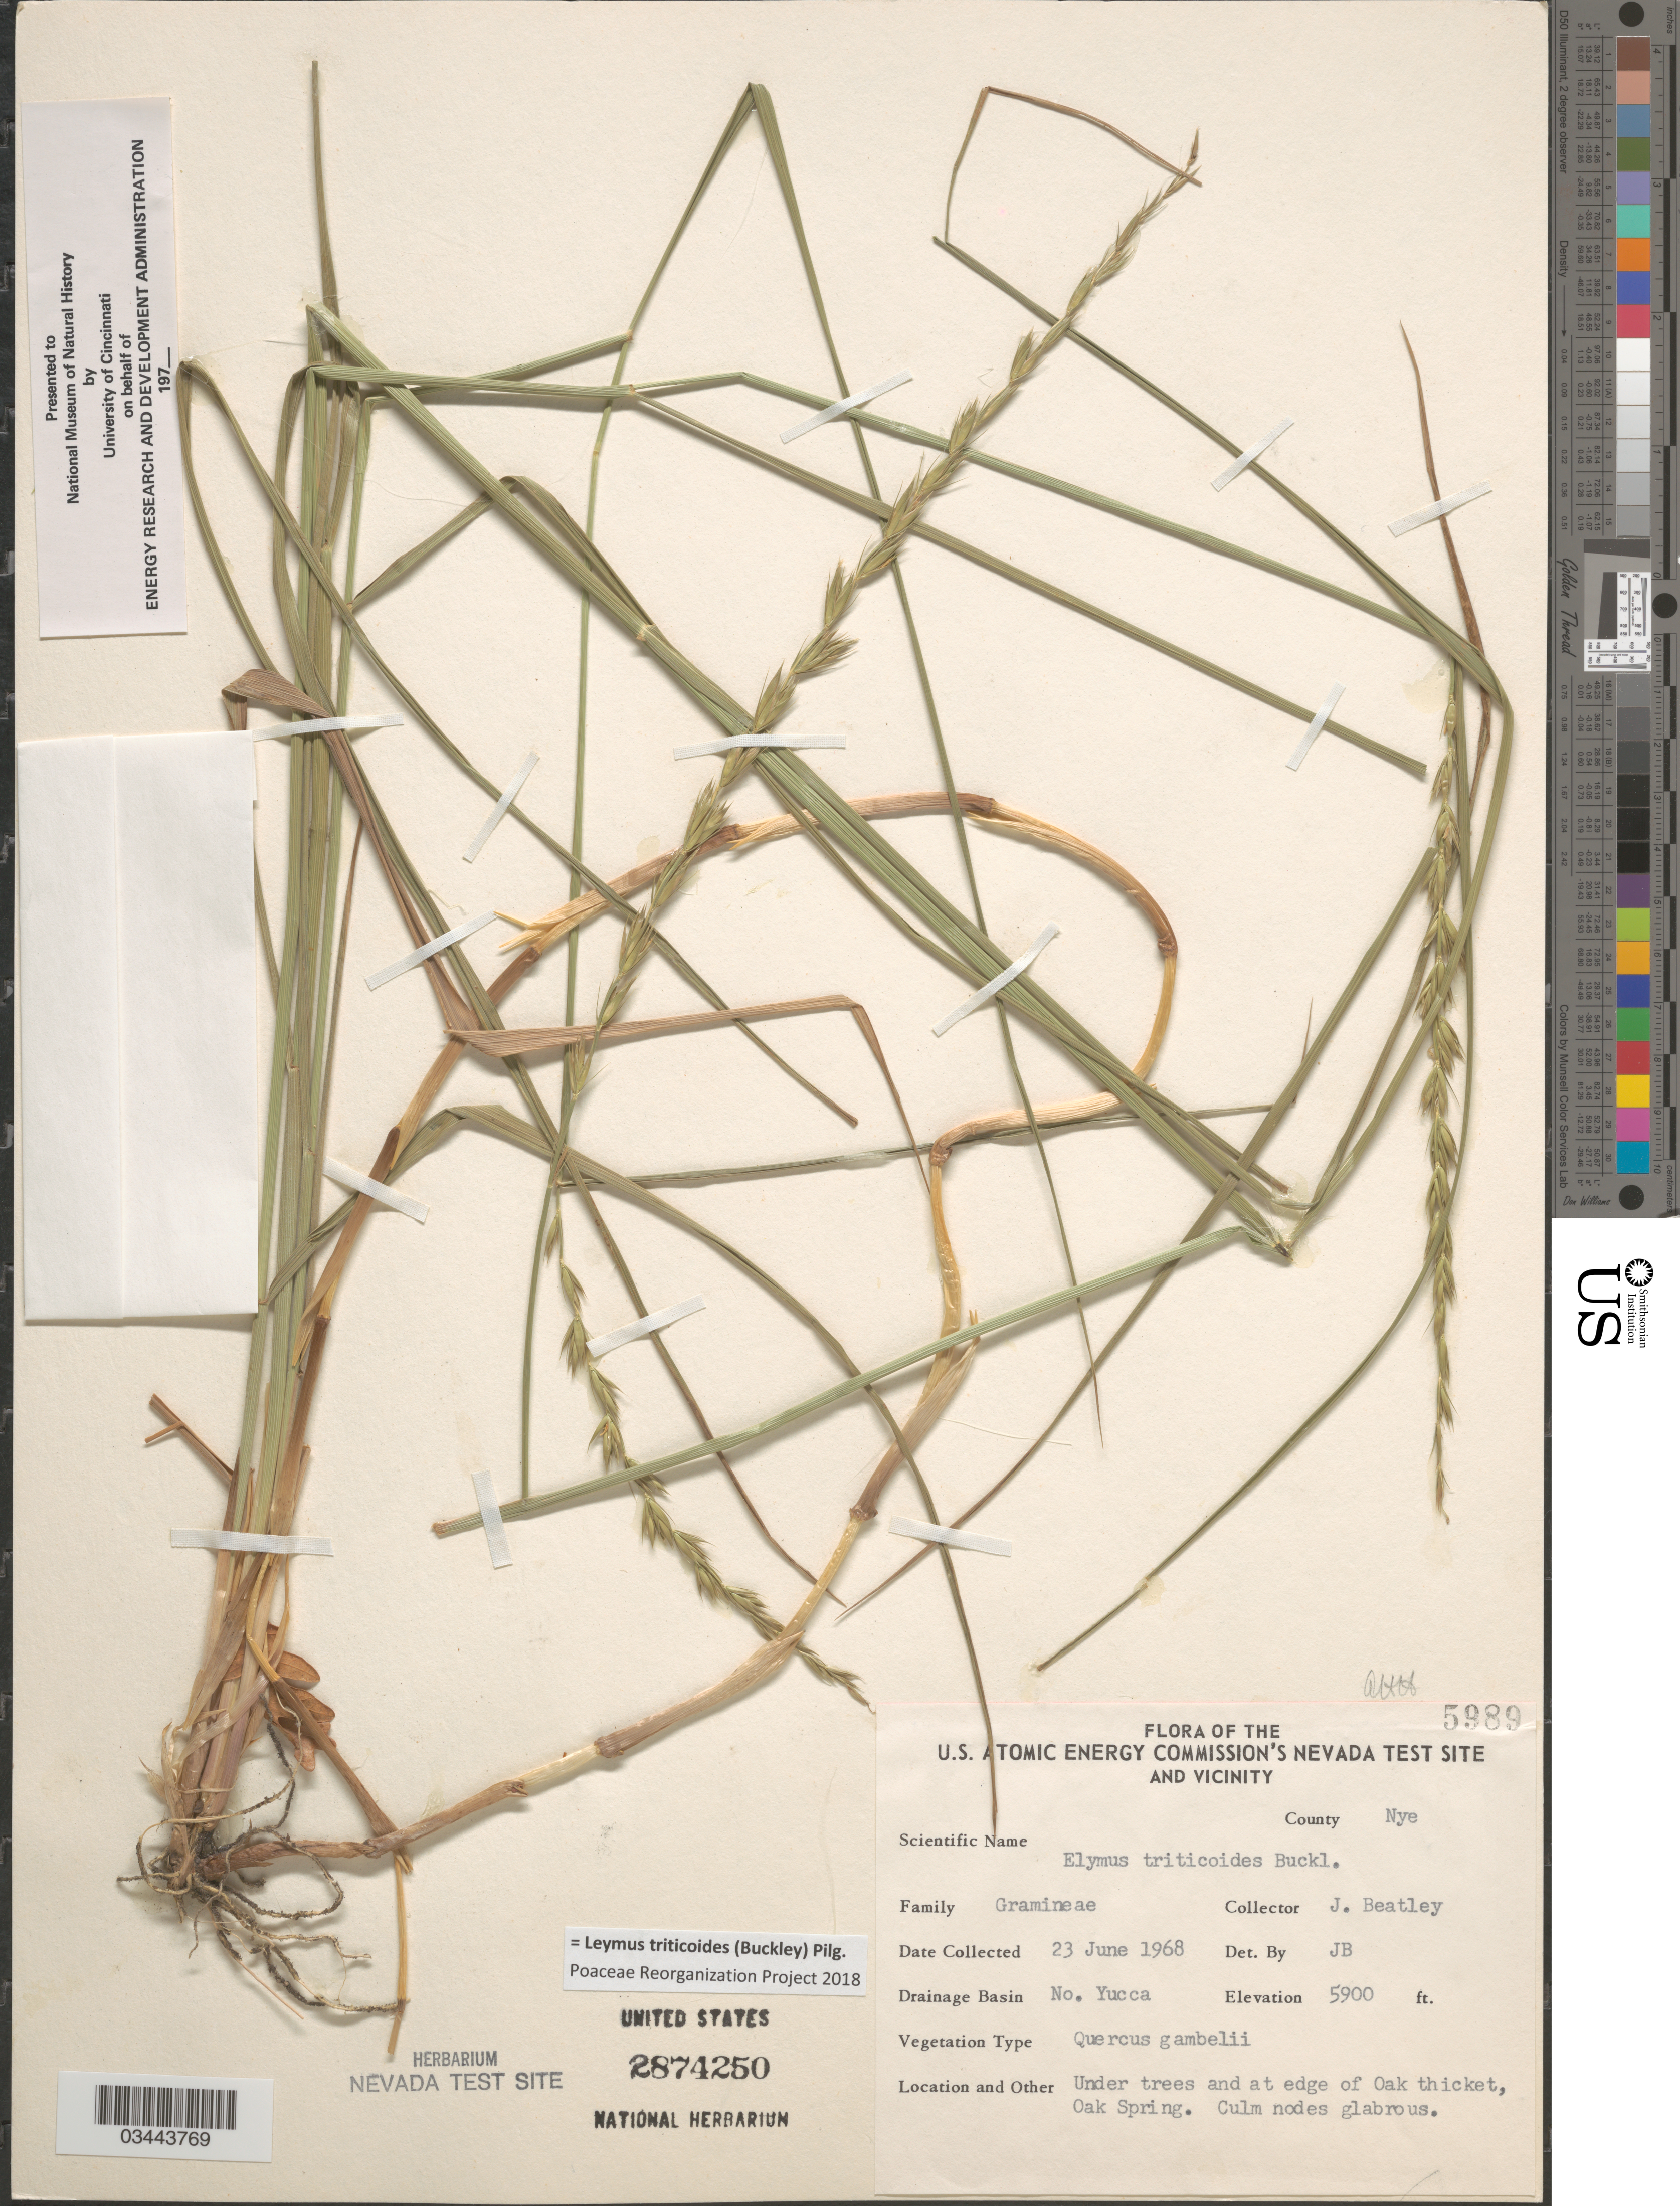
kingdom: Plantae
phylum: Tracheophyta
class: Liliopsida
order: Poales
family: Poaceae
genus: Leymus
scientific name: Leymus triticoides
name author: (Buckley) Pilg.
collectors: J. C. Beatley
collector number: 5989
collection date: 1968-06-23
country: United States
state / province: Nevada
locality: U.S. Atomic Energy Commission's Nevada Test Site And Vicinity. County Nye. Drainage Basin No. Yucca. Under trees and at edge of Oak thicket, Oak Spring.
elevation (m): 1798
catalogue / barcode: US 2874250